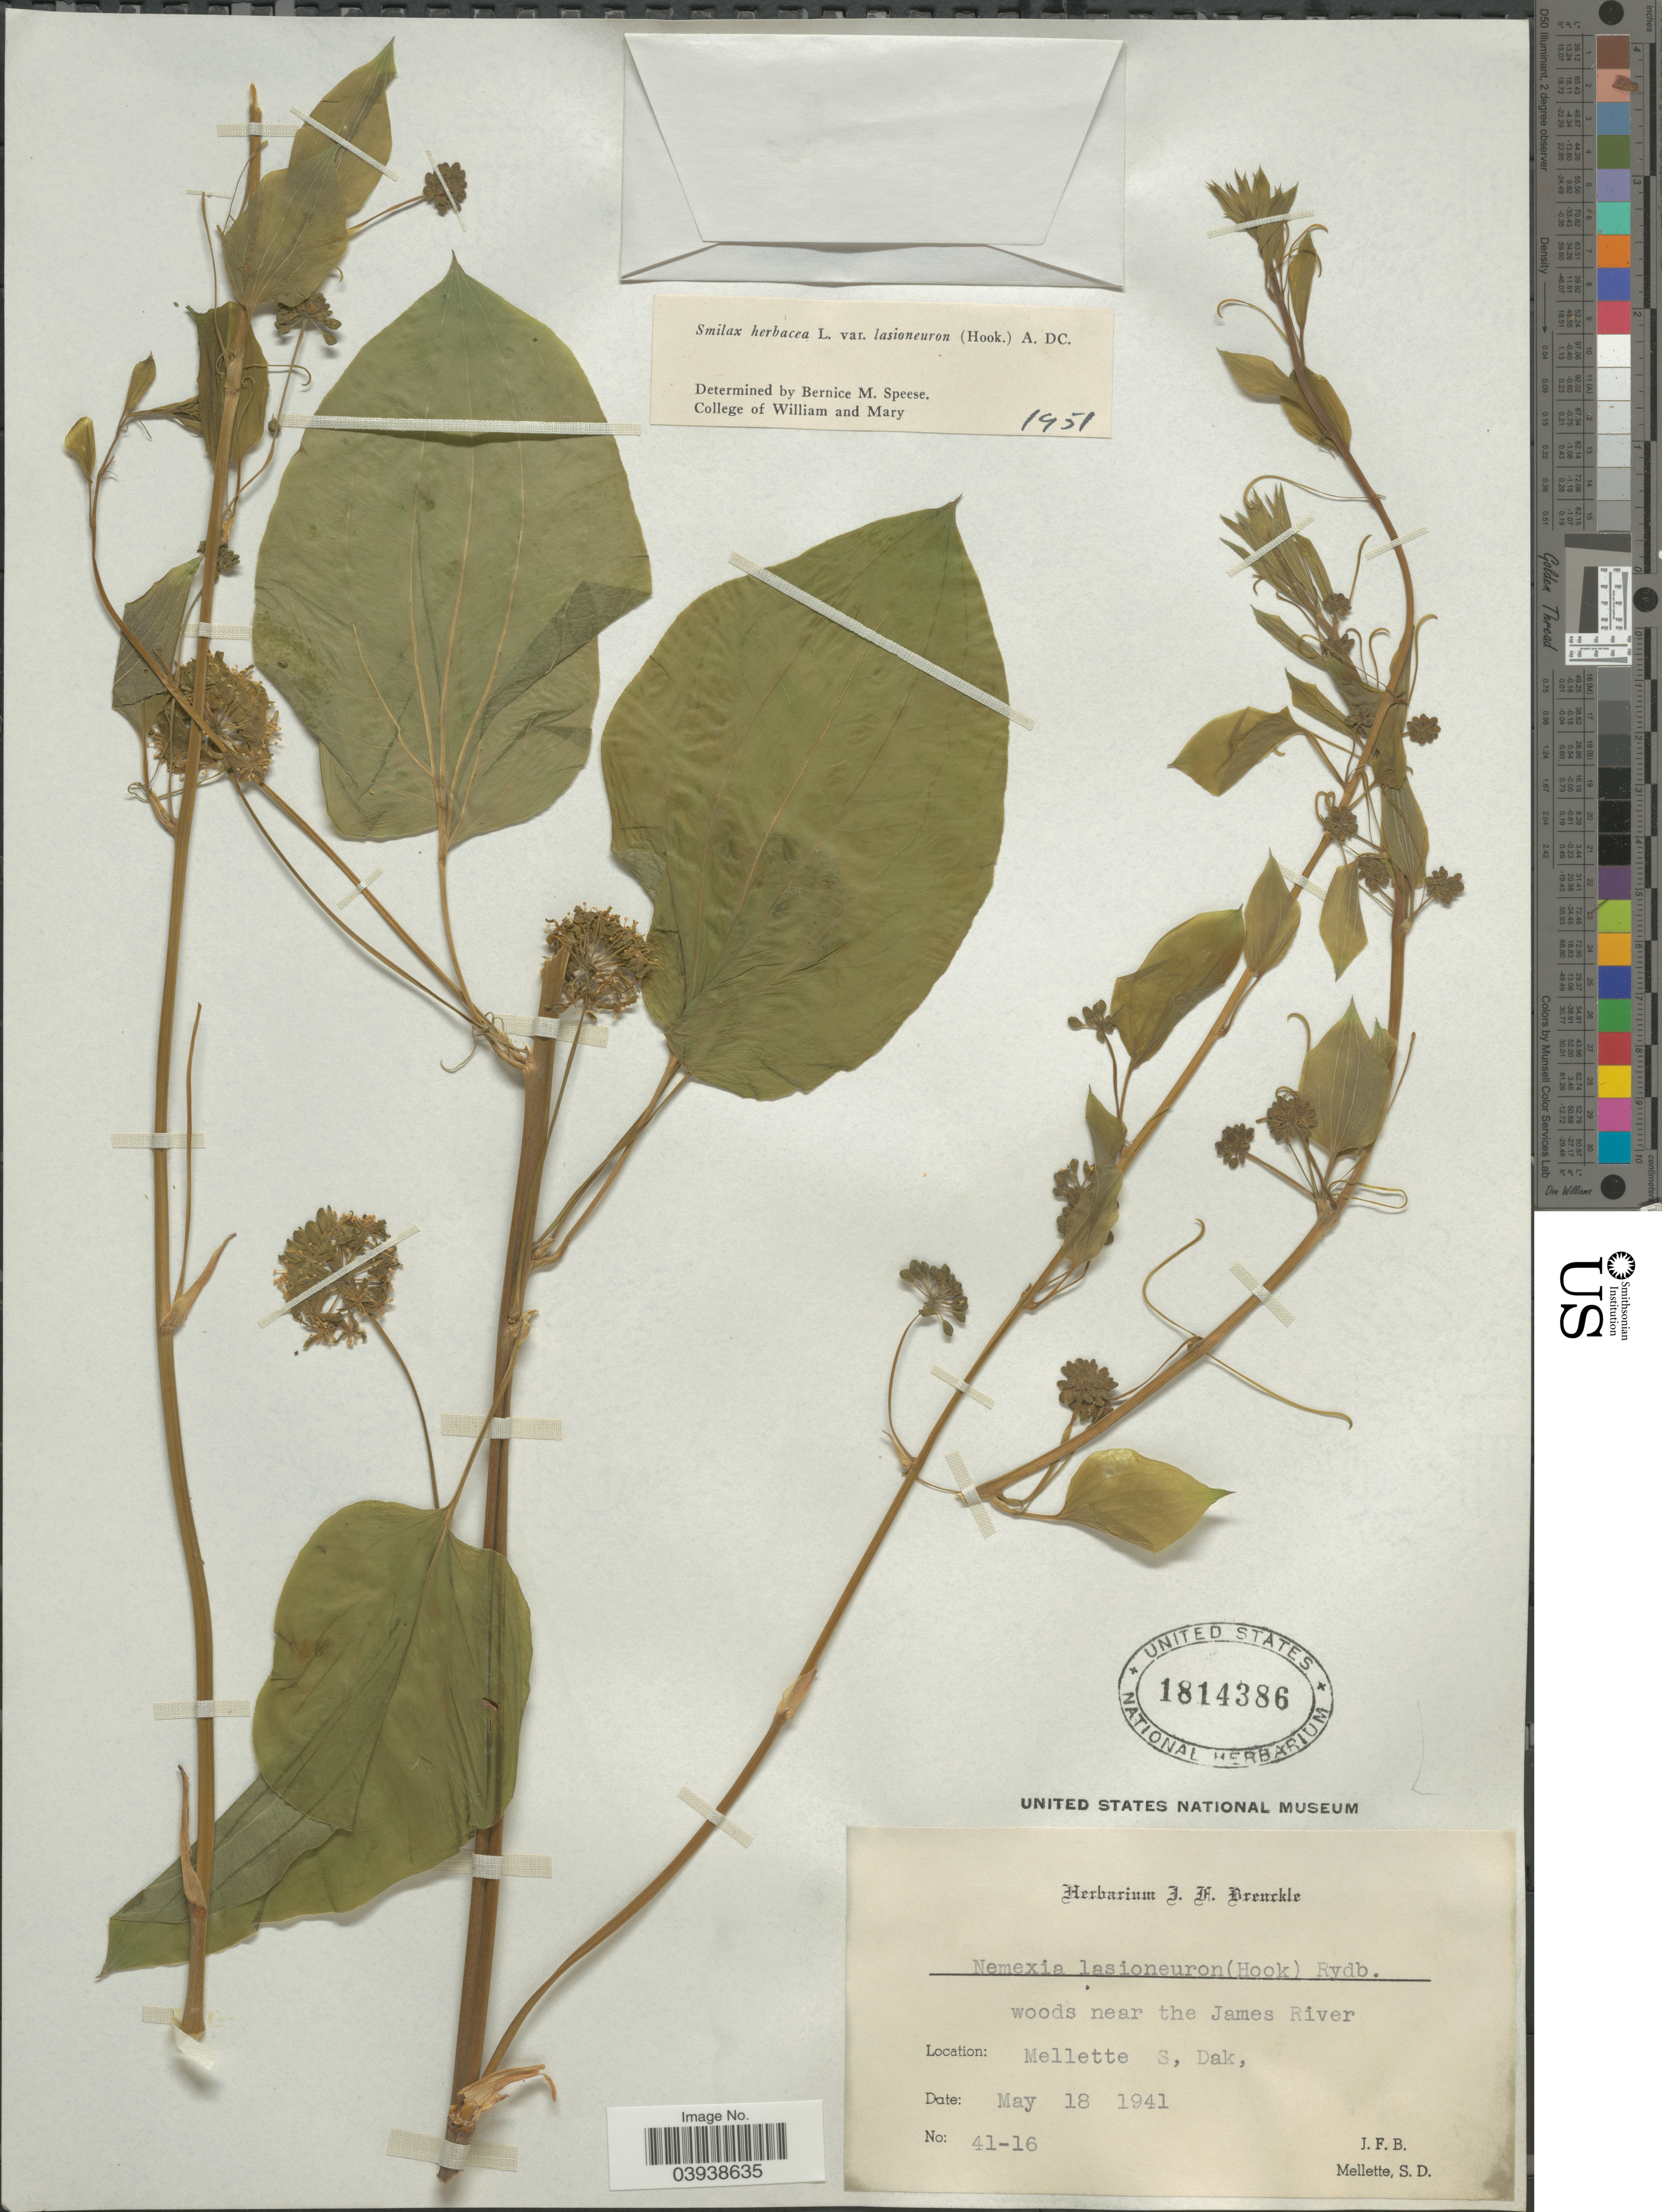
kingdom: Plantae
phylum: Tracheophyta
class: Liliopsida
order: Liliales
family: Smilacaceae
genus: Smilax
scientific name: Smilax herbacea var. lasioneuron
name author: (Hook.) A. DC.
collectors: J. Brenckle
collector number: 41-16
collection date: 1941-05-18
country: United States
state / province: South Dakota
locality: Woods near the James River. Mellette.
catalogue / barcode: US 1814386